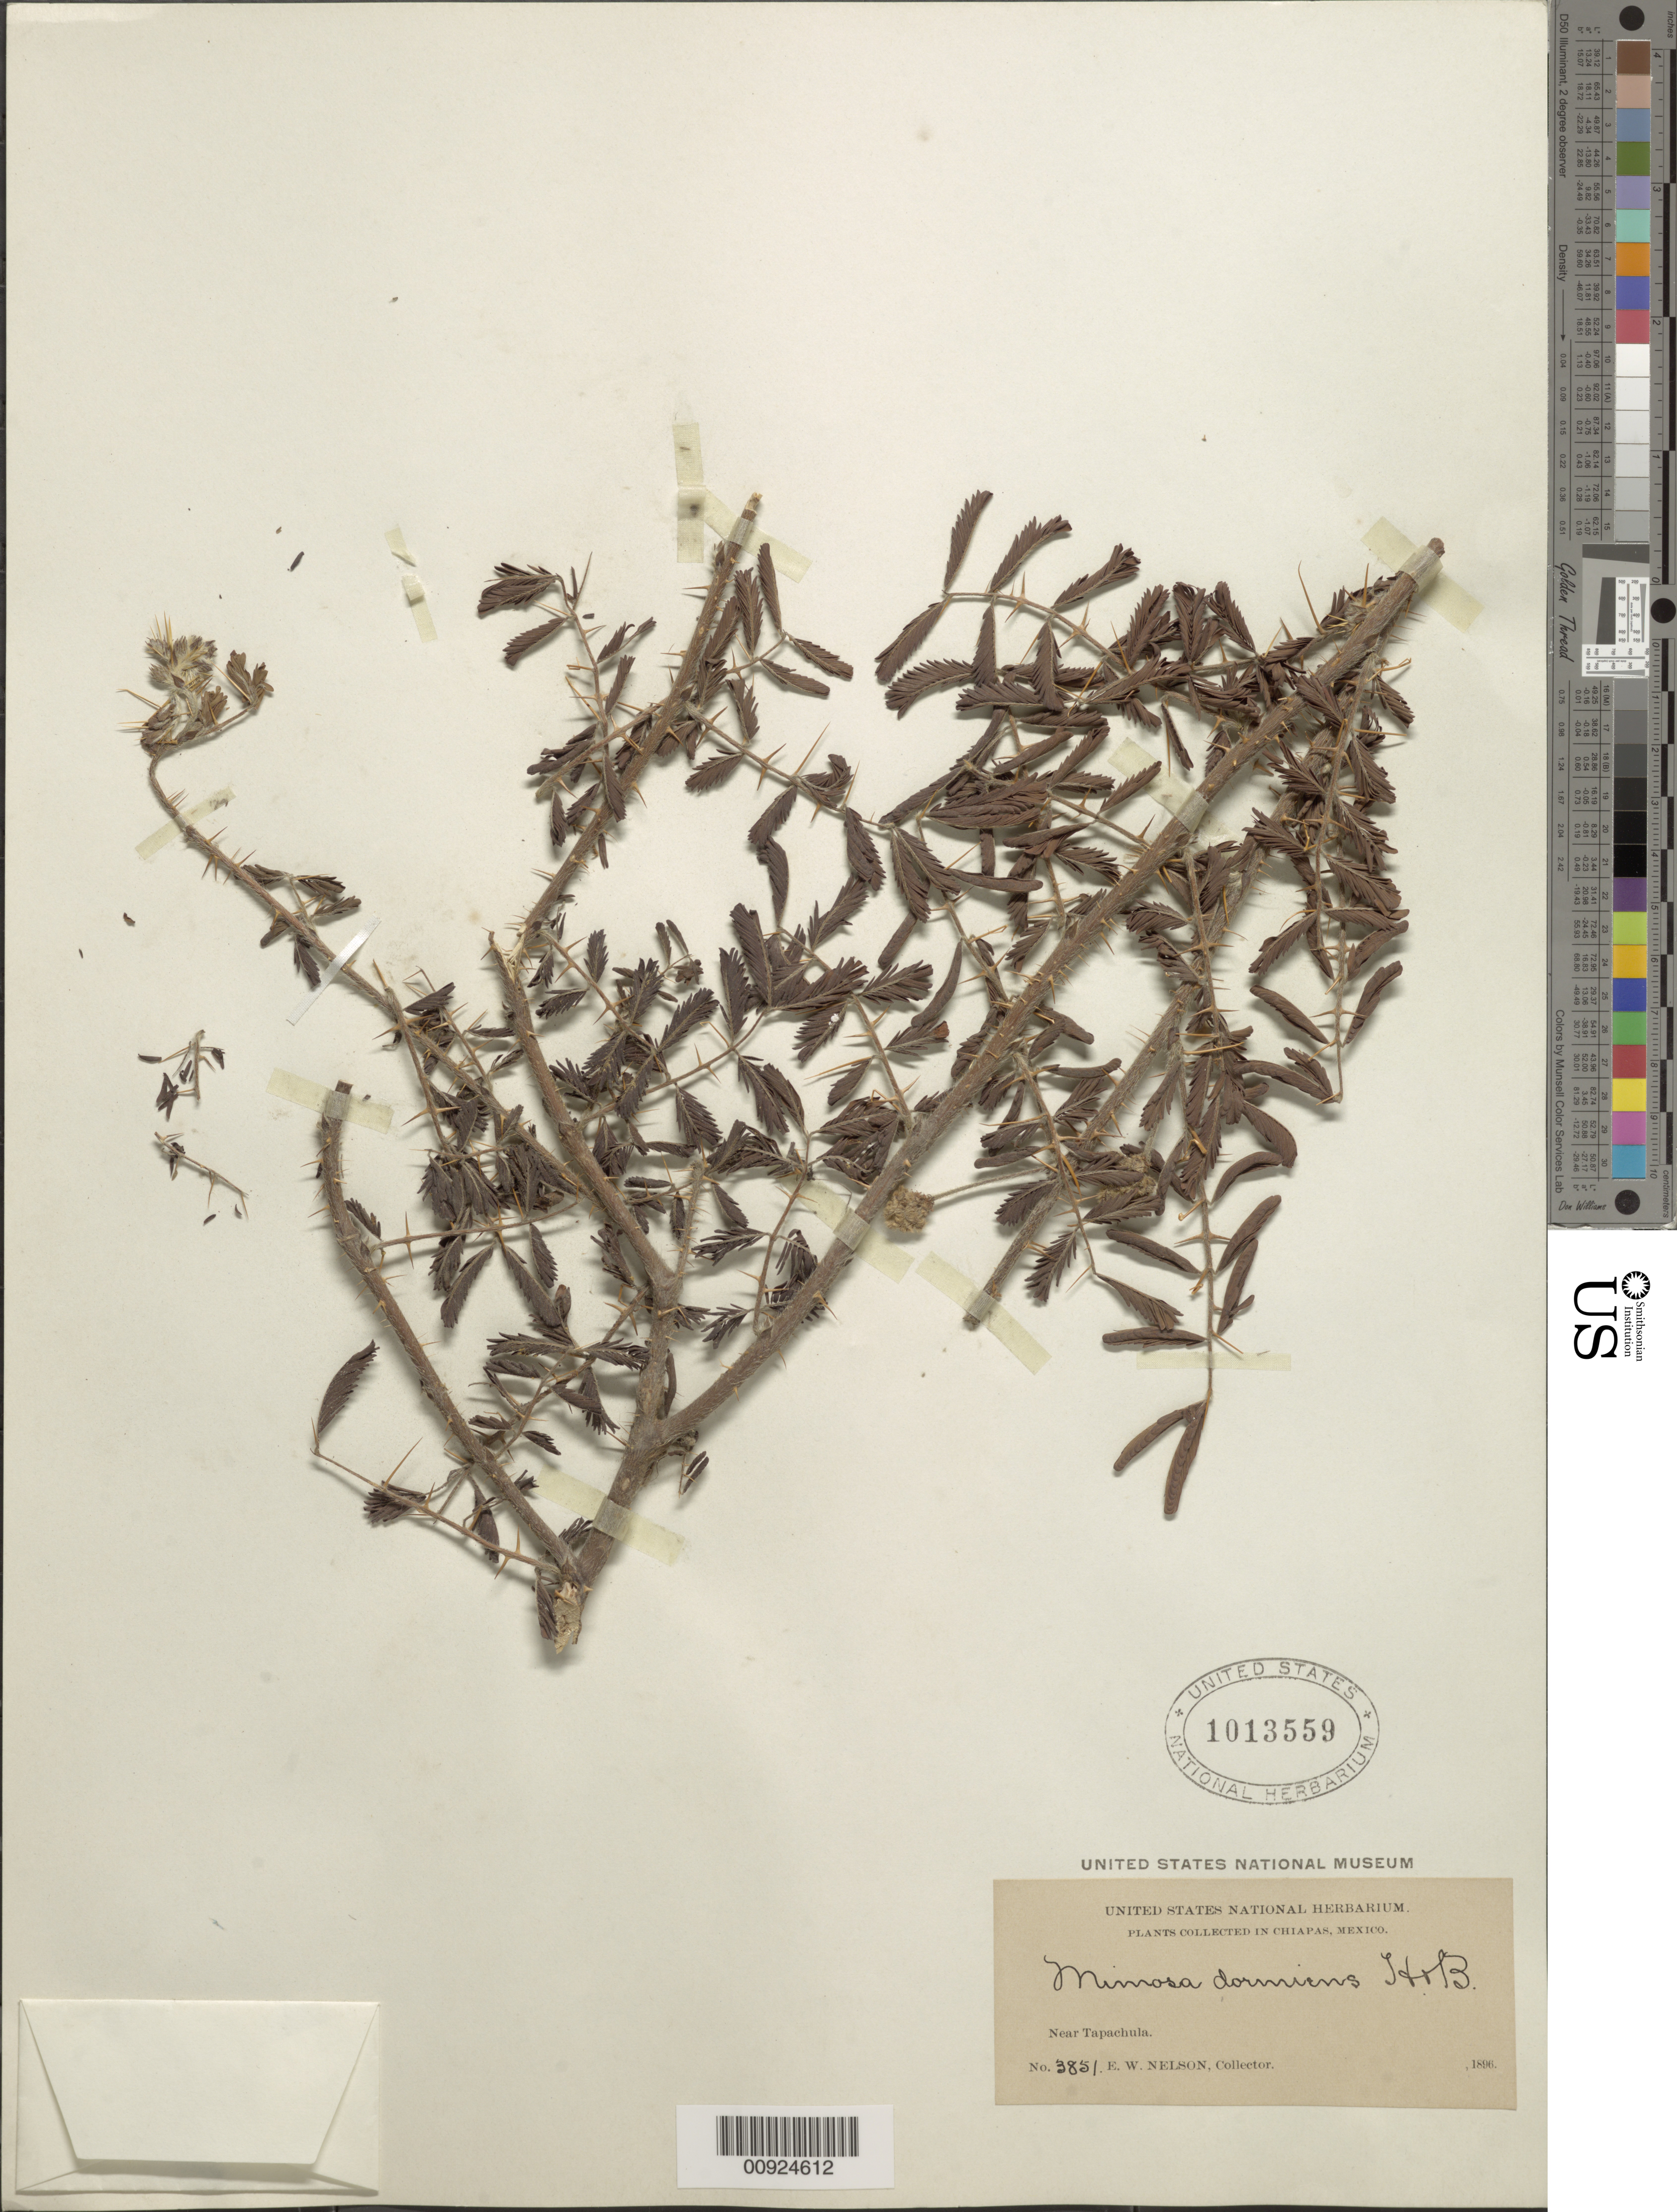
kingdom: Plantae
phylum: Tracheophyta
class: Magnoliopsida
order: Fabales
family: Fabaceae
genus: Mimosa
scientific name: Mimosa dormiens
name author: Humb. & Bonpl. ex Willd.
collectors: E. W. Nelson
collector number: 3851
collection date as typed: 1896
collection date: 1896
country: Mexico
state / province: Chiapas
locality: Near Tapachula, Chiapas.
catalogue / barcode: US 1013559